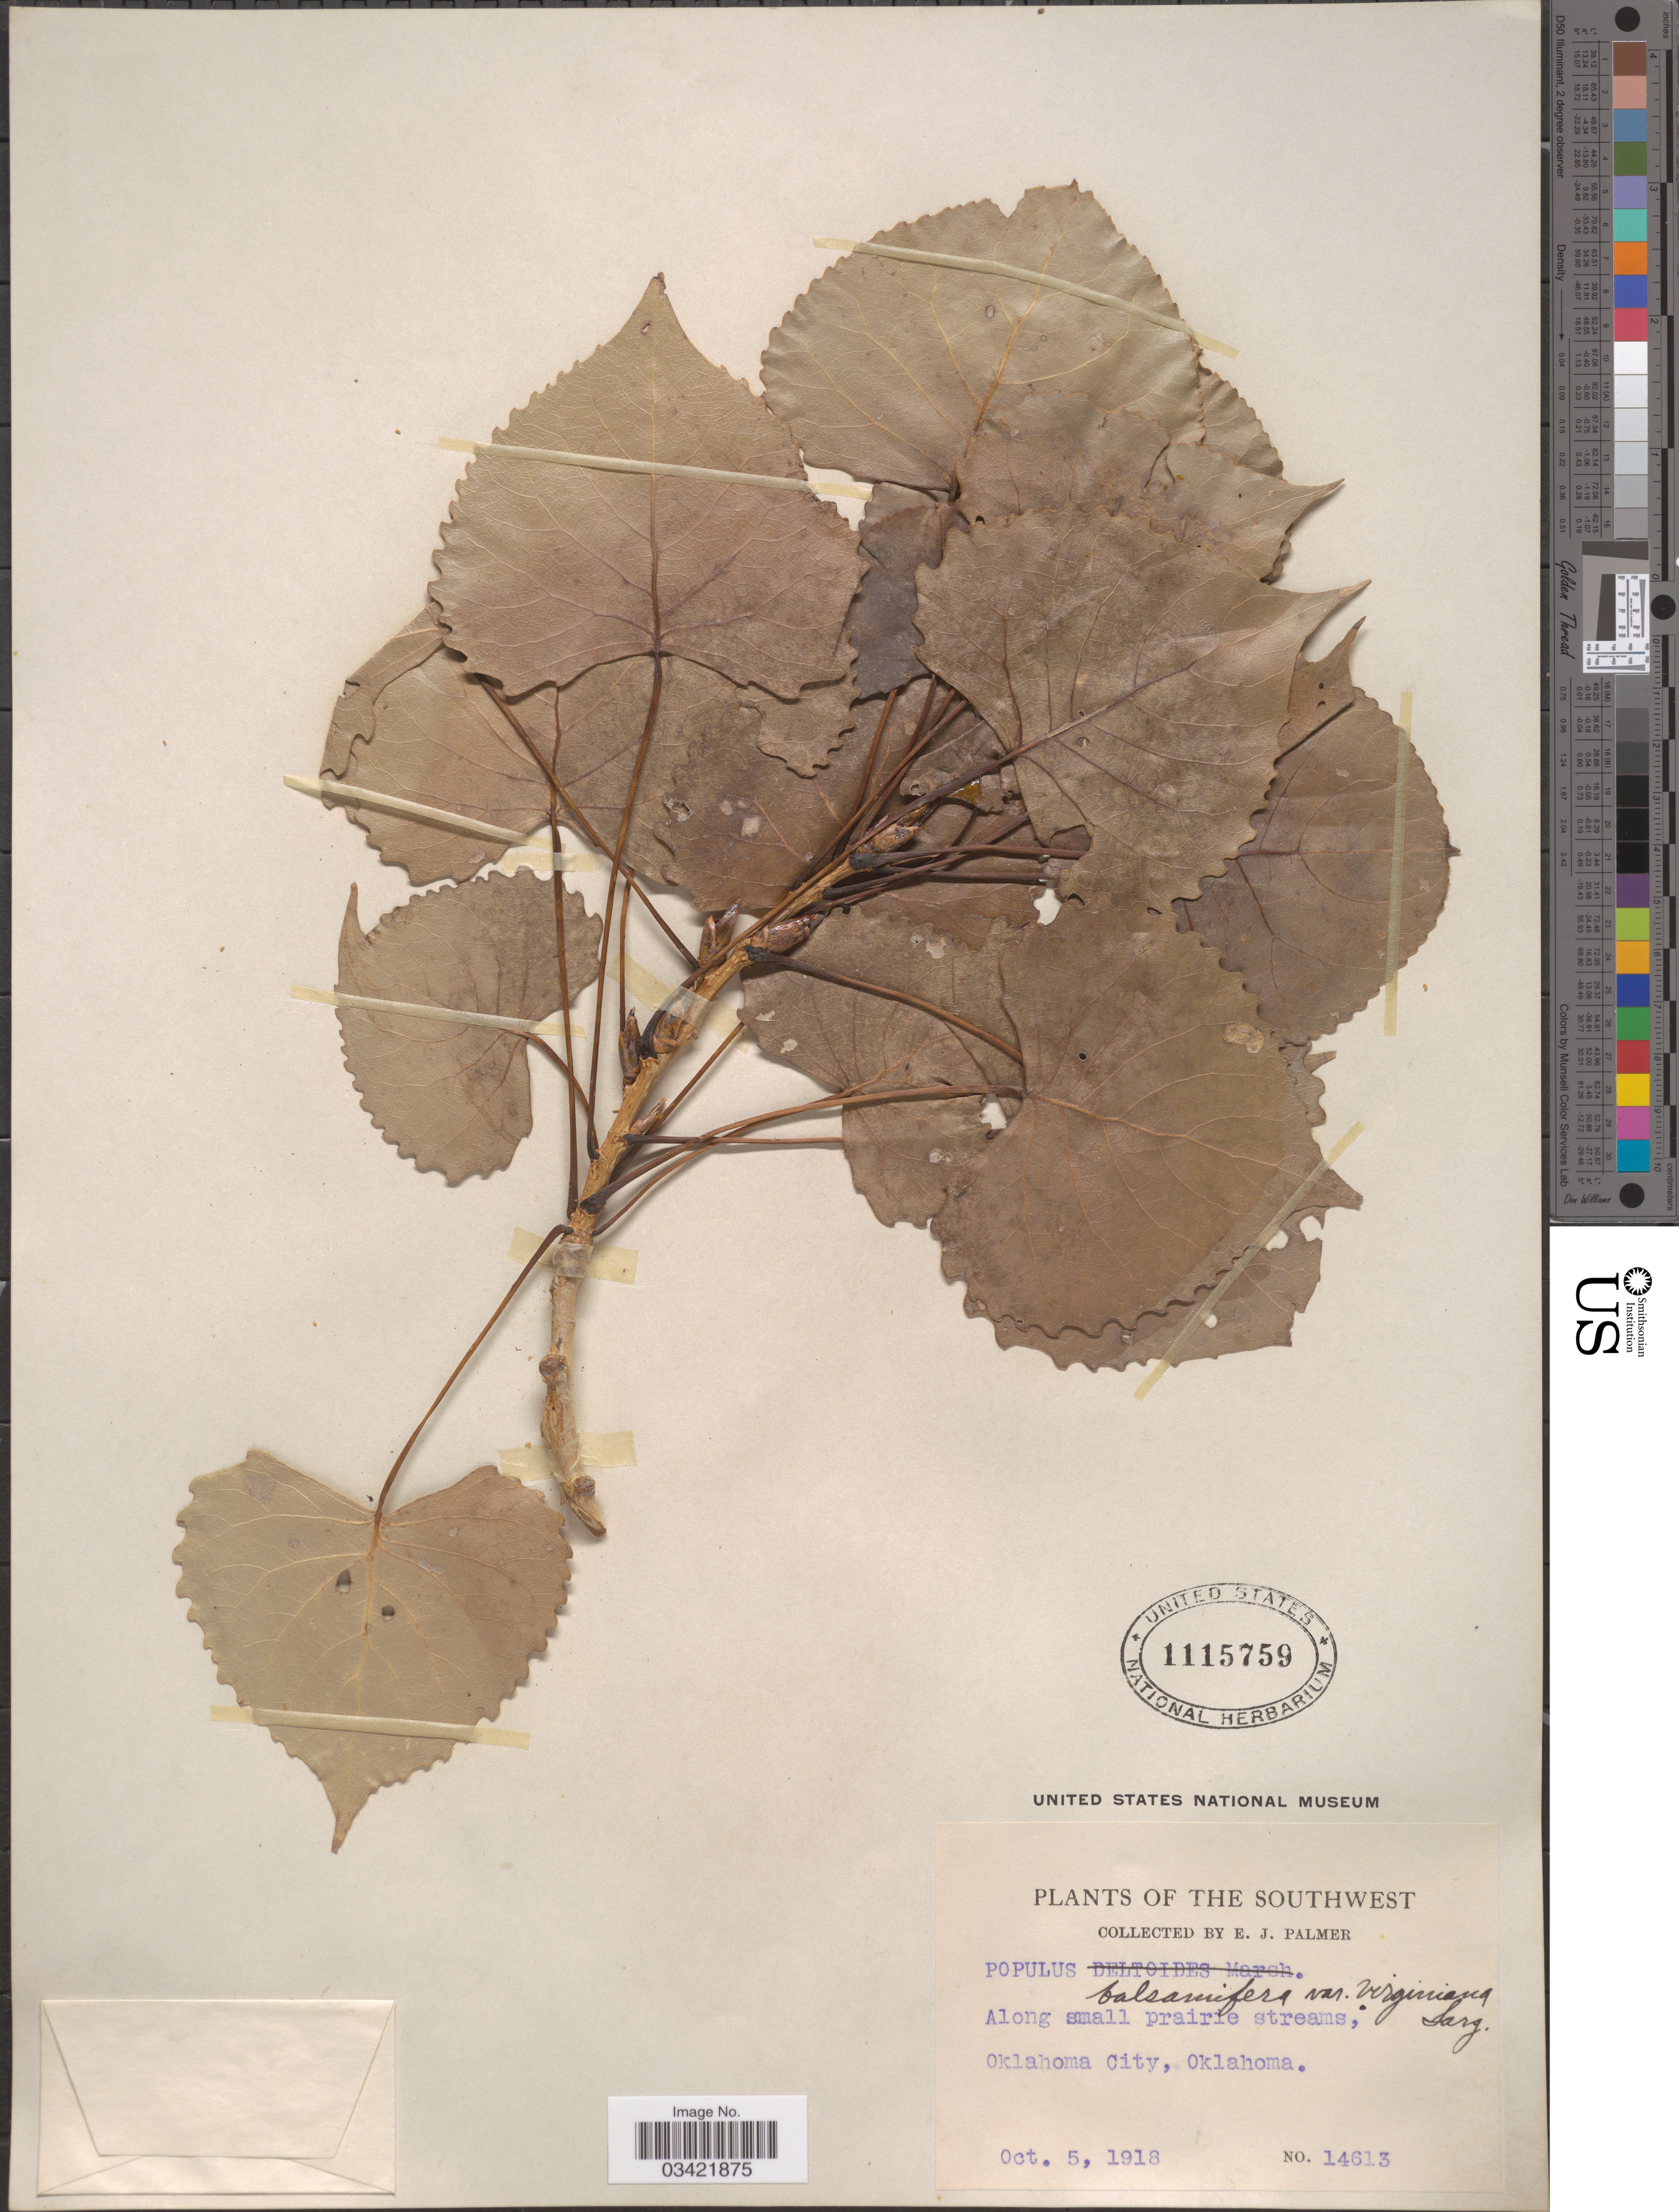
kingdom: Plantae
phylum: Tracheophyta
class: Magnoliopsida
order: Malpighiales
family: Salicaceae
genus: Populus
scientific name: Populus deltoides subsp. monilifera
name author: (Aiton) Eckenw.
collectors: E. J. Palmer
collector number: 14613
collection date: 1918-10-05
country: United States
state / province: Oklahoma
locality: The Southwest. Oklahoma City.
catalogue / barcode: US 1115759